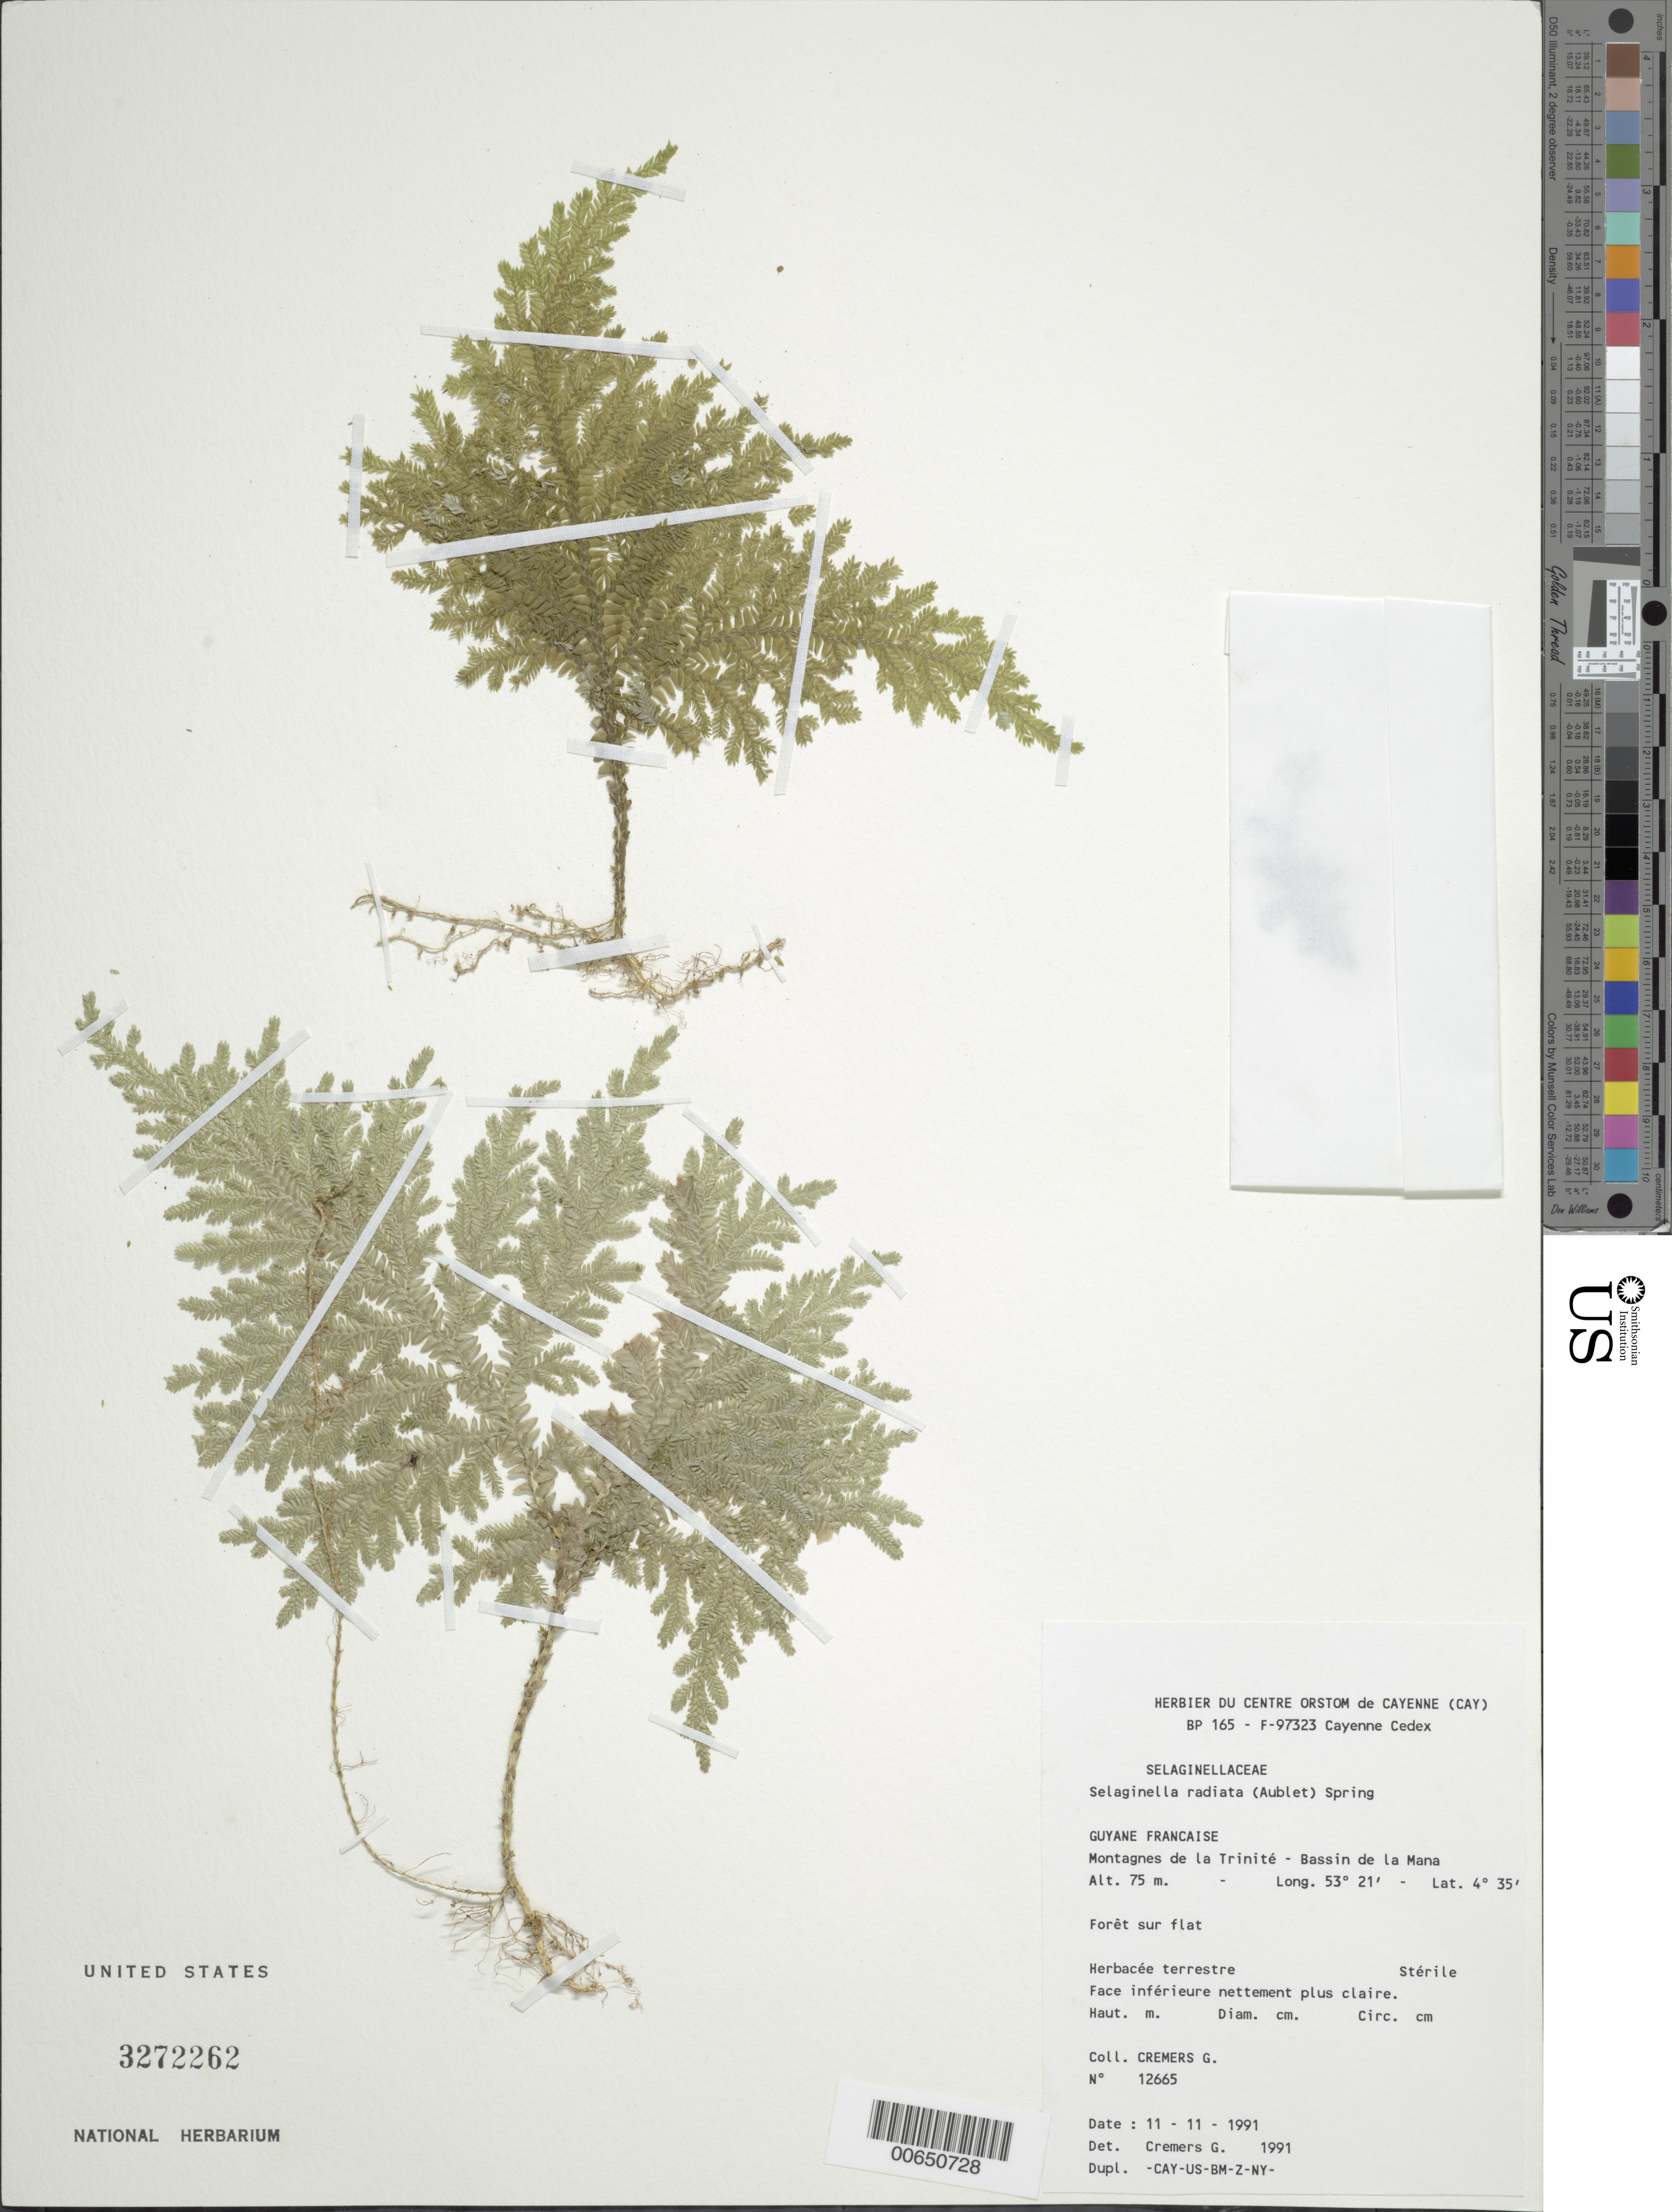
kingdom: Plantae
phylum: Tracheophyta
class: Lycopodiopsida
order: Selaginellales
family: Selaginellaceae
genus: Selaginella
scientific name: Selaginella radiata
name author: (Aubl.) Spring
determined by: Cremers, Georges A.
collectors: G. Cremers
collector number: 12665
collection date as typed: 11-Nov-91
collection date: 1991-11-11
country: French Guiana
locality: Montagnes de la Trinité, Bassin de la Mana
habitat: Foret sur flat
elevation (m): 75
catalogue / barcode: US 3272262